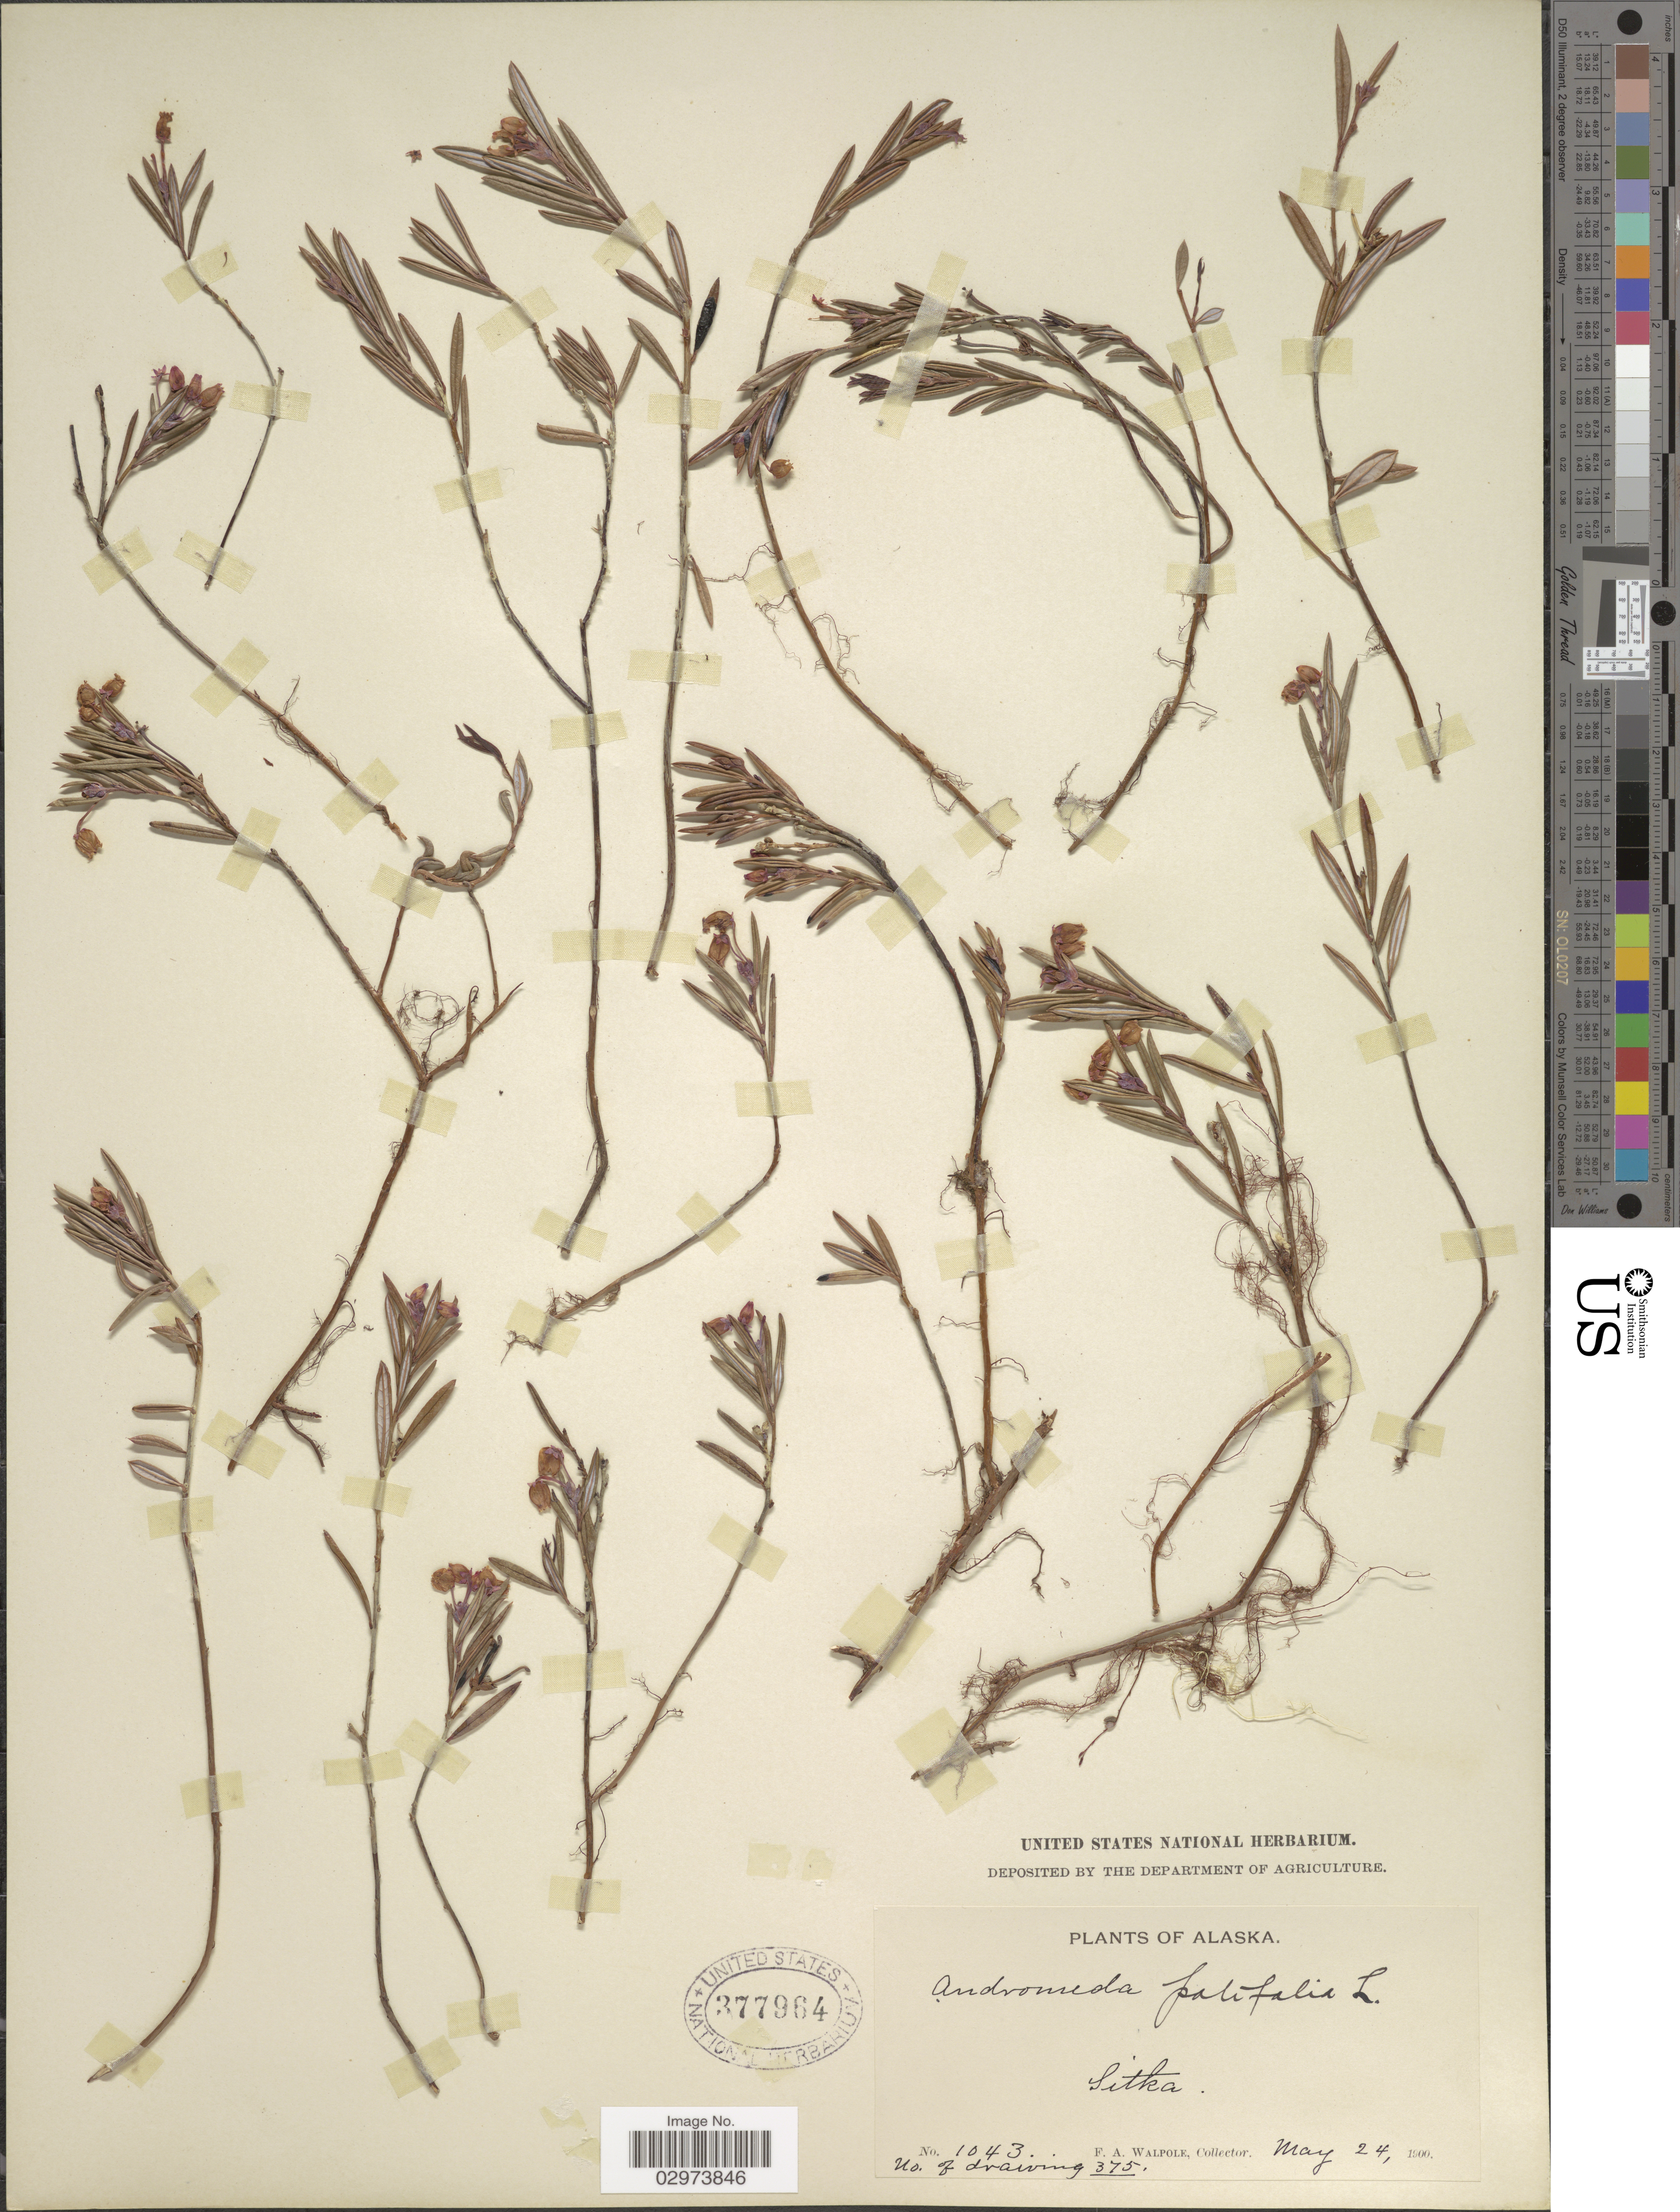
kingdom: Plantae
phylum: Tracheophyta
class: Magnoliopsida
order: Ericales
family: Ericaceae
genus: Andromeda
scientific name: Andromeda polifolia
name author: L.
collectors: F. Walpole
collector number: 1043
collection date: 1900-05-24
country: United States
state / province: Alaska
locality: Sitka.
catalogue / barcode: US 377964